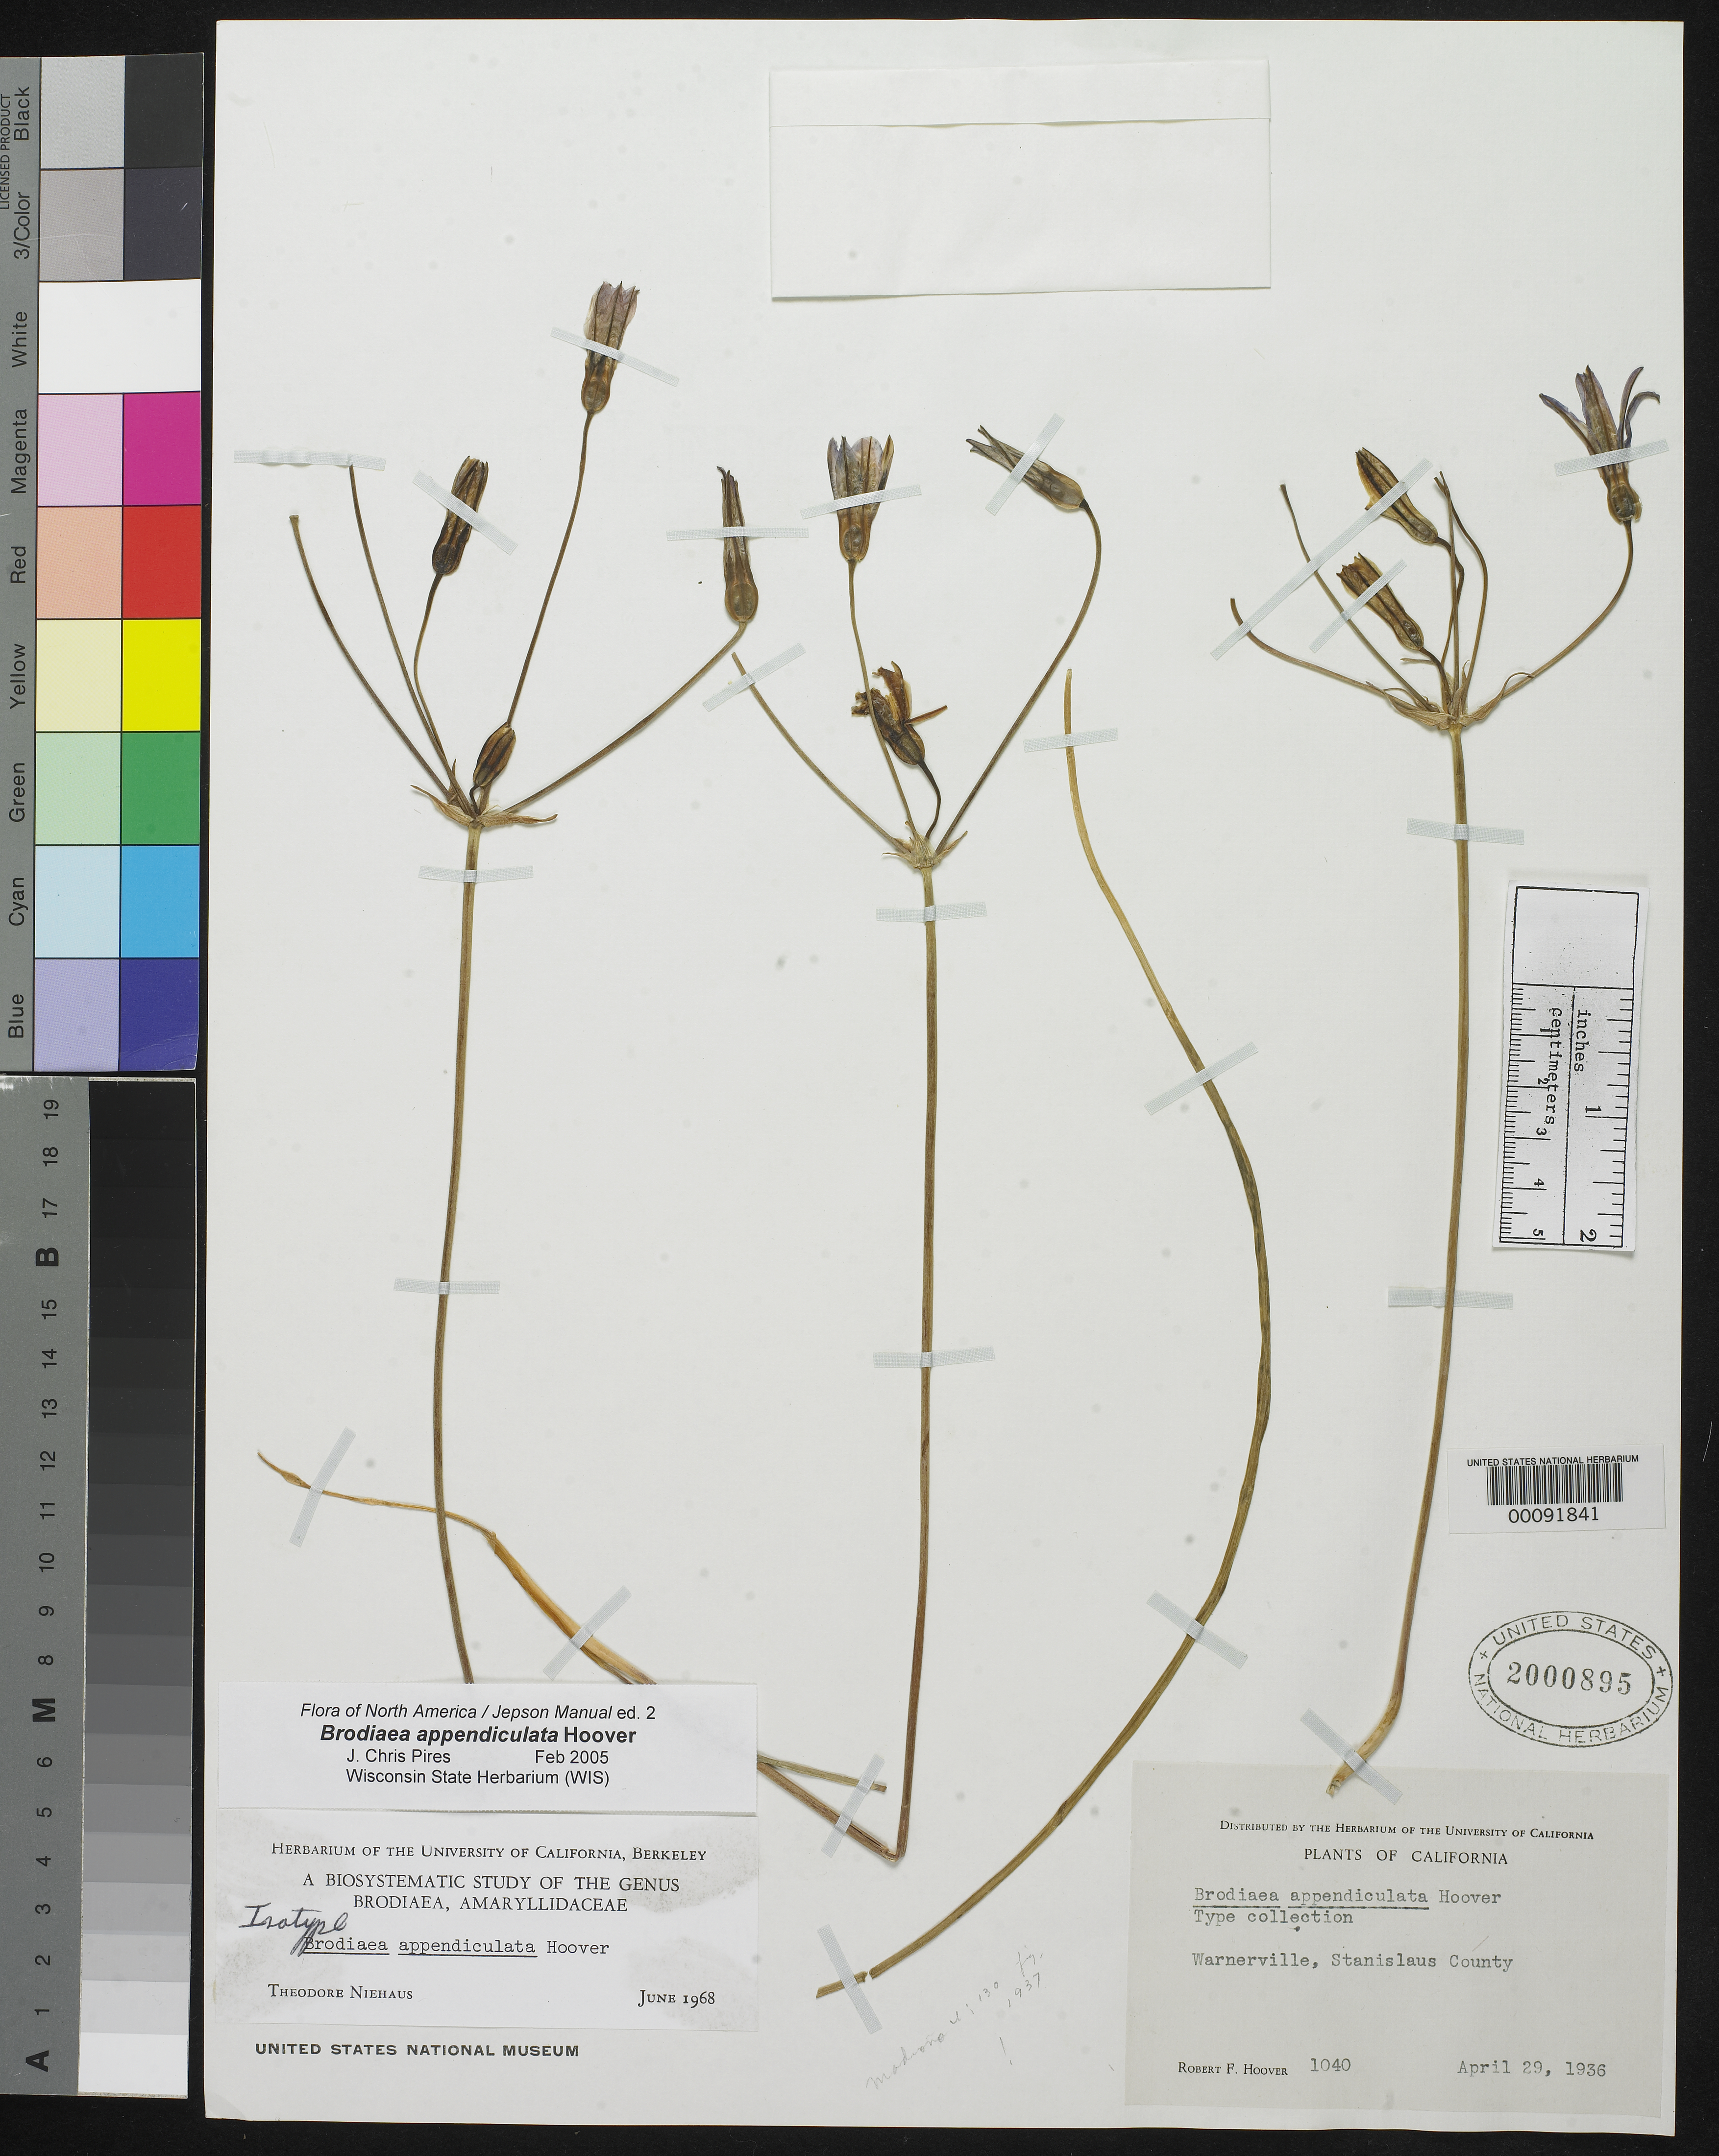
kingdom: Plantae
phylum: Tracheophyta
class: Liliopsida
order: Asparagales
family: Asparagaceae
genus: Brodiaea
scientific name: Brodiaea appendiculata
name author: Hoover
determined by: Pires, J. C., (WIS), Wisconsin State Herbarium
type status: Isotype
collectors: R. F. Hoover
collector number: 1040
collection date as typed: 29 Apr 1936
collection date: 1936-04-29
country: United States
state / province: California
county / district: Stanislaus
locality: Warnerville.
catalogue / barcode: US 2000895